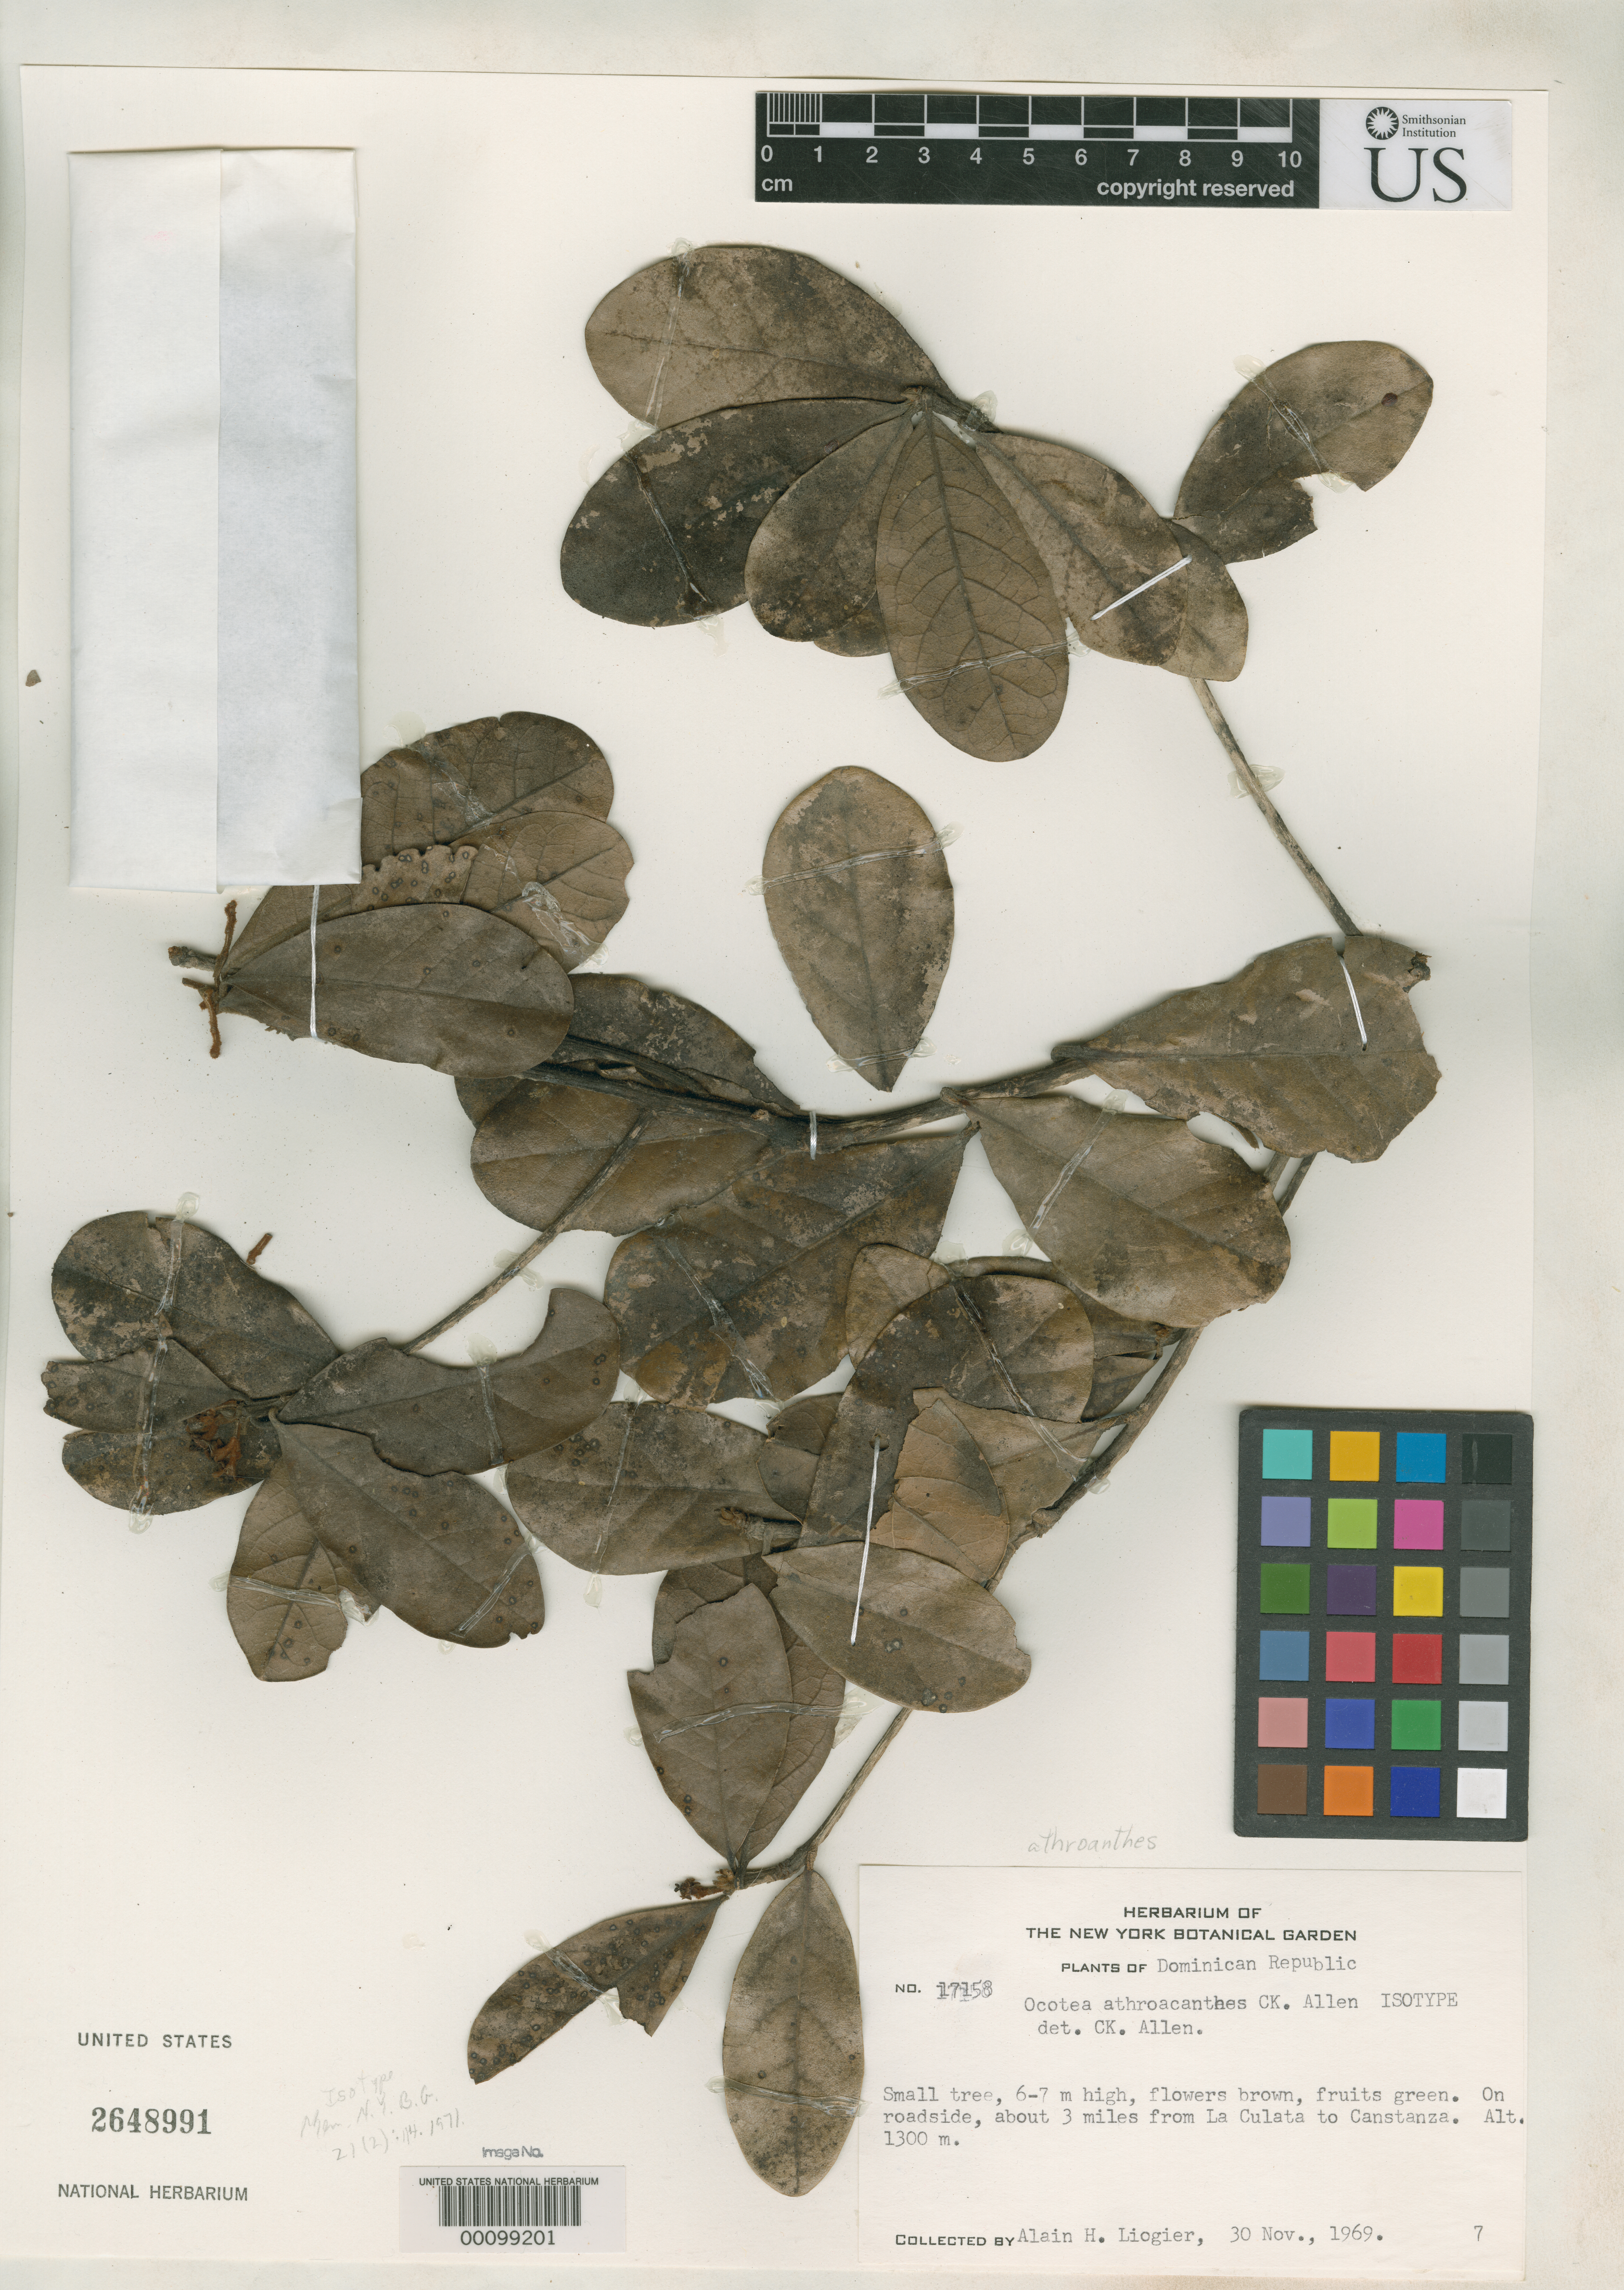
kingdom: Plantae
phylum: Tracheophyta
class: Magnoliopsida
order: Laurales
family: Lauraceae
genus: Ocotea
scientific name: Ocotea athroanthes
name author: C.K. Allen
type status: Isotype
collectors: A. H. Liogier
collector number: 17158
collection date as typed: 30 Nov 1969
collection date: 1969-11-30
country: Dominican Republic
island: Hispaniola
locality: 3 miles from Laculata to Constanza.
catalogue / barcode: US 2648991